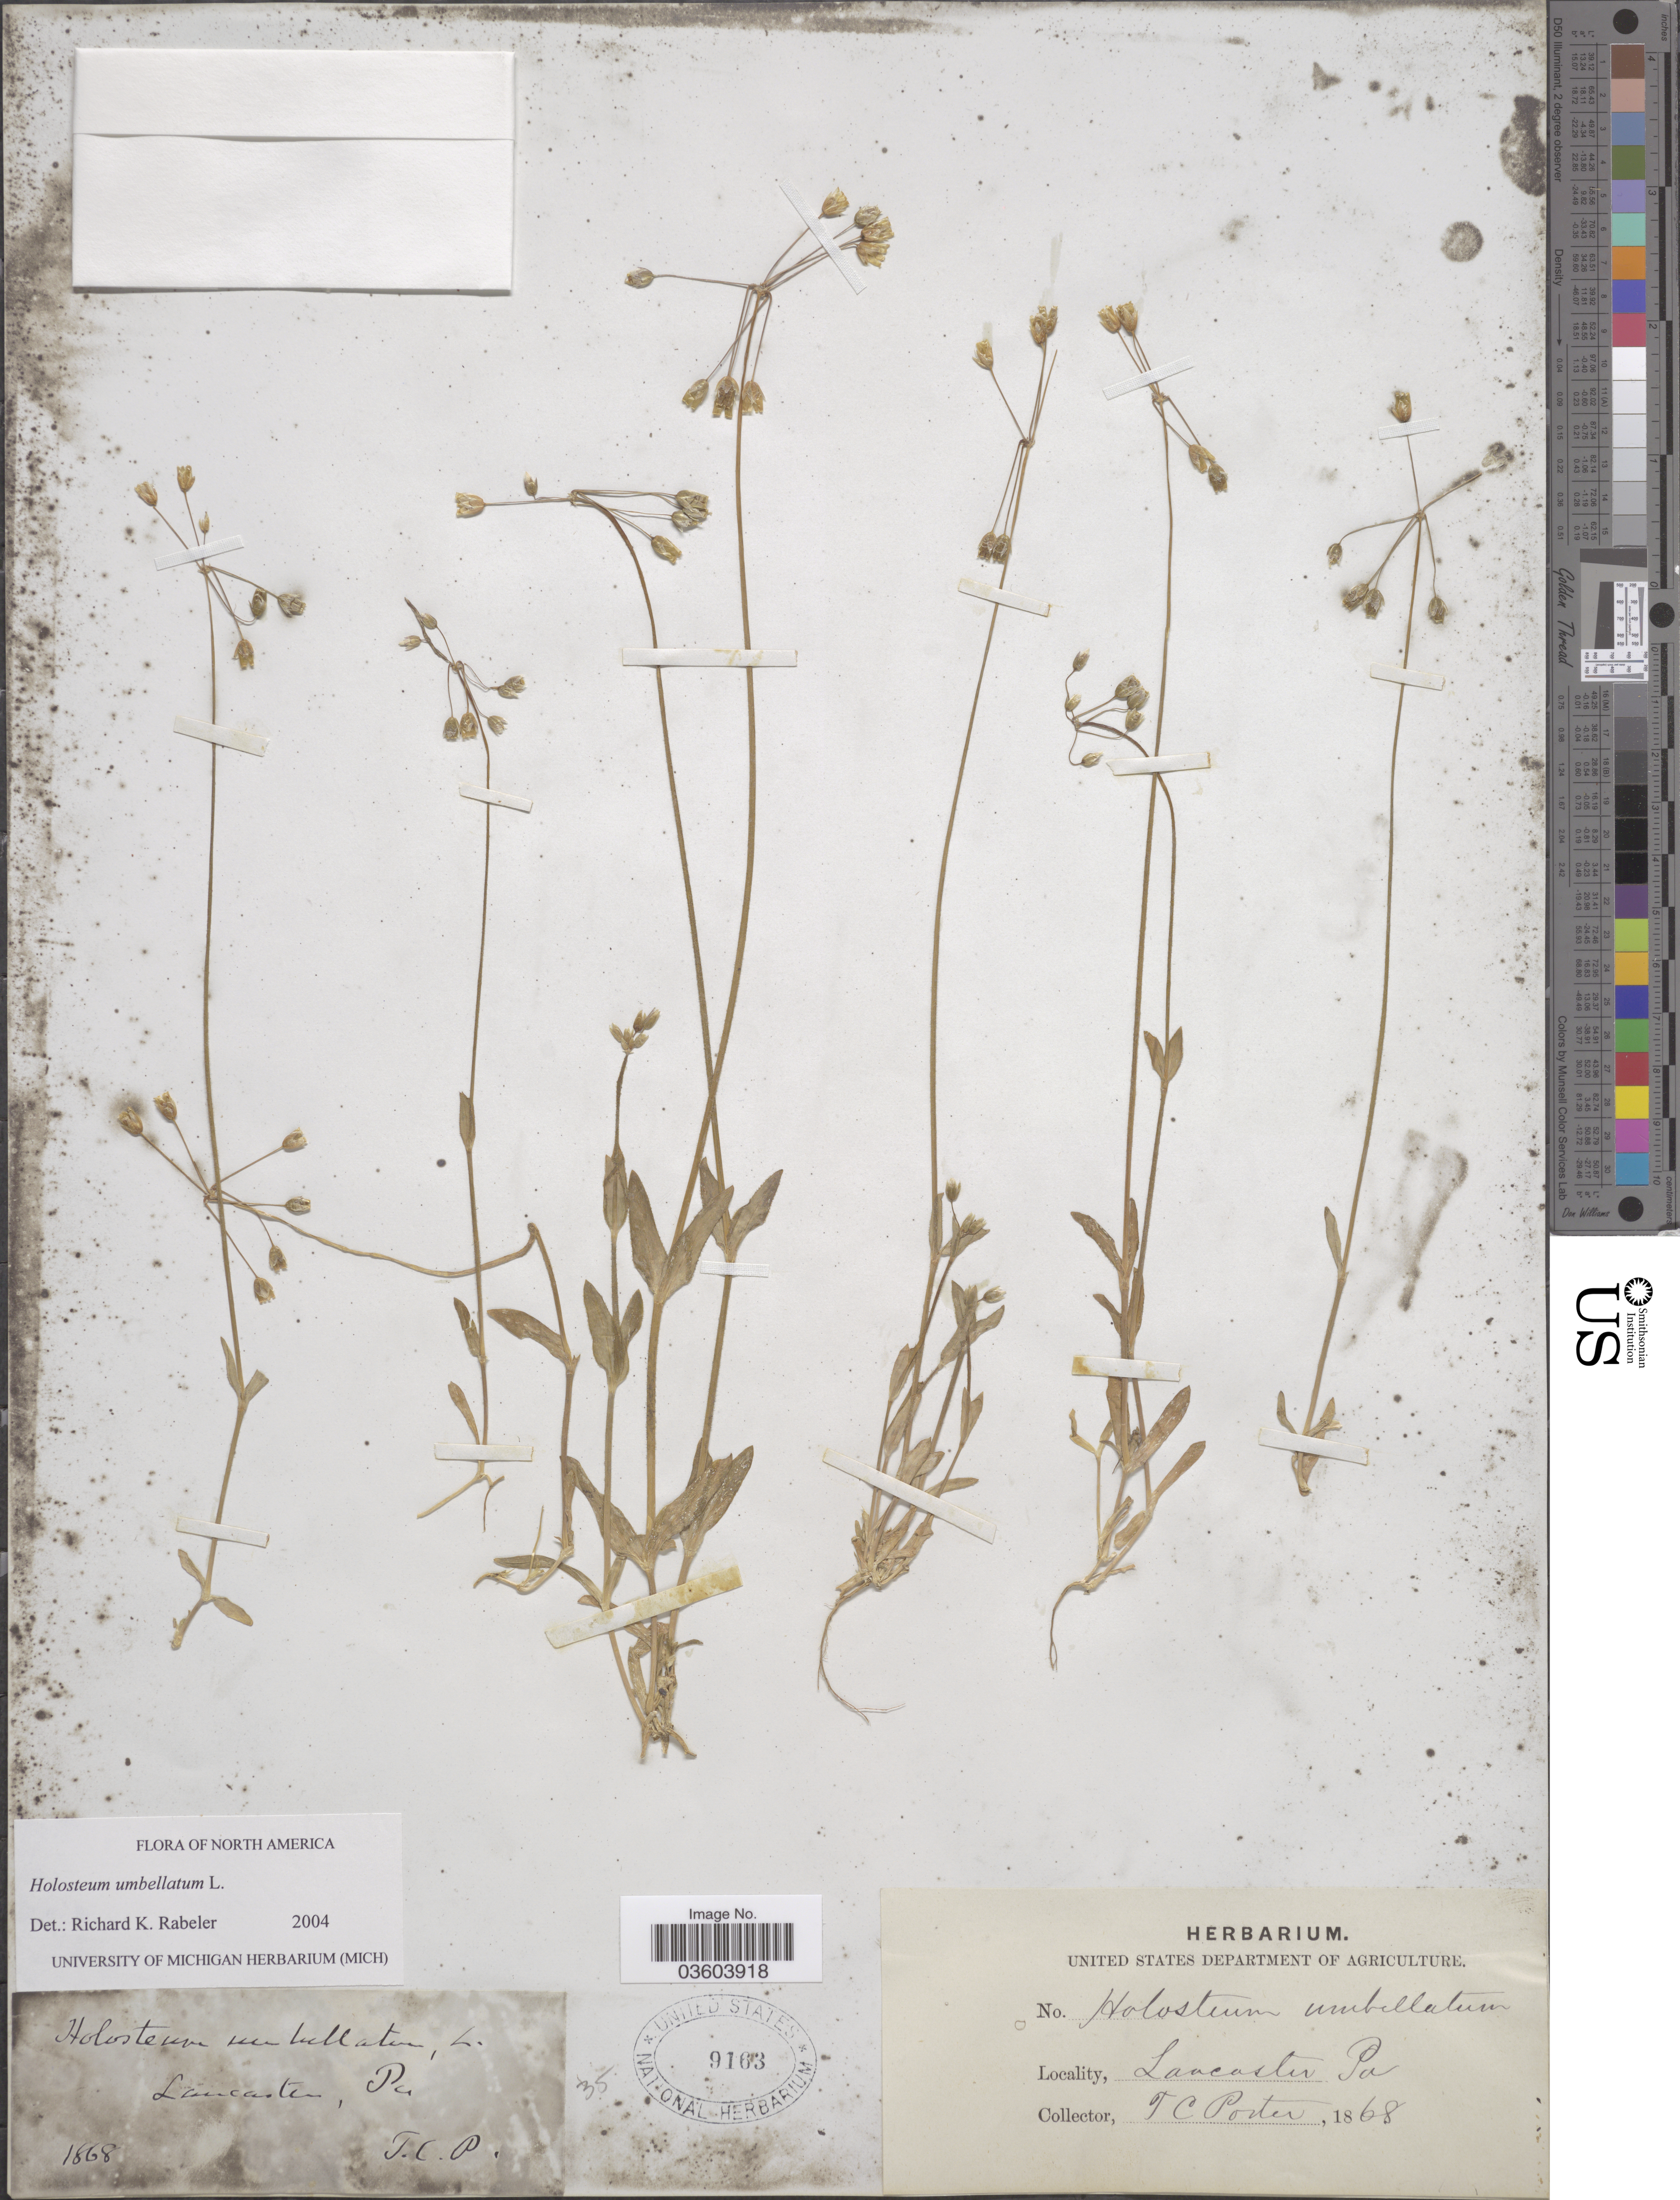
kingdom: Plantae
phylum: Tracheophyta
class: Magnoliopsida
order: Caryophyllales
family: Caryophyllaceae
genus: Holosteum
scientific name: Holosteum umbellatum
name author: L.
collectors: T. Porter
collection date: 1868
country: United States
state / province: Pennsylvania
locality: Lancaster.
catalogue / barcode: US 9163